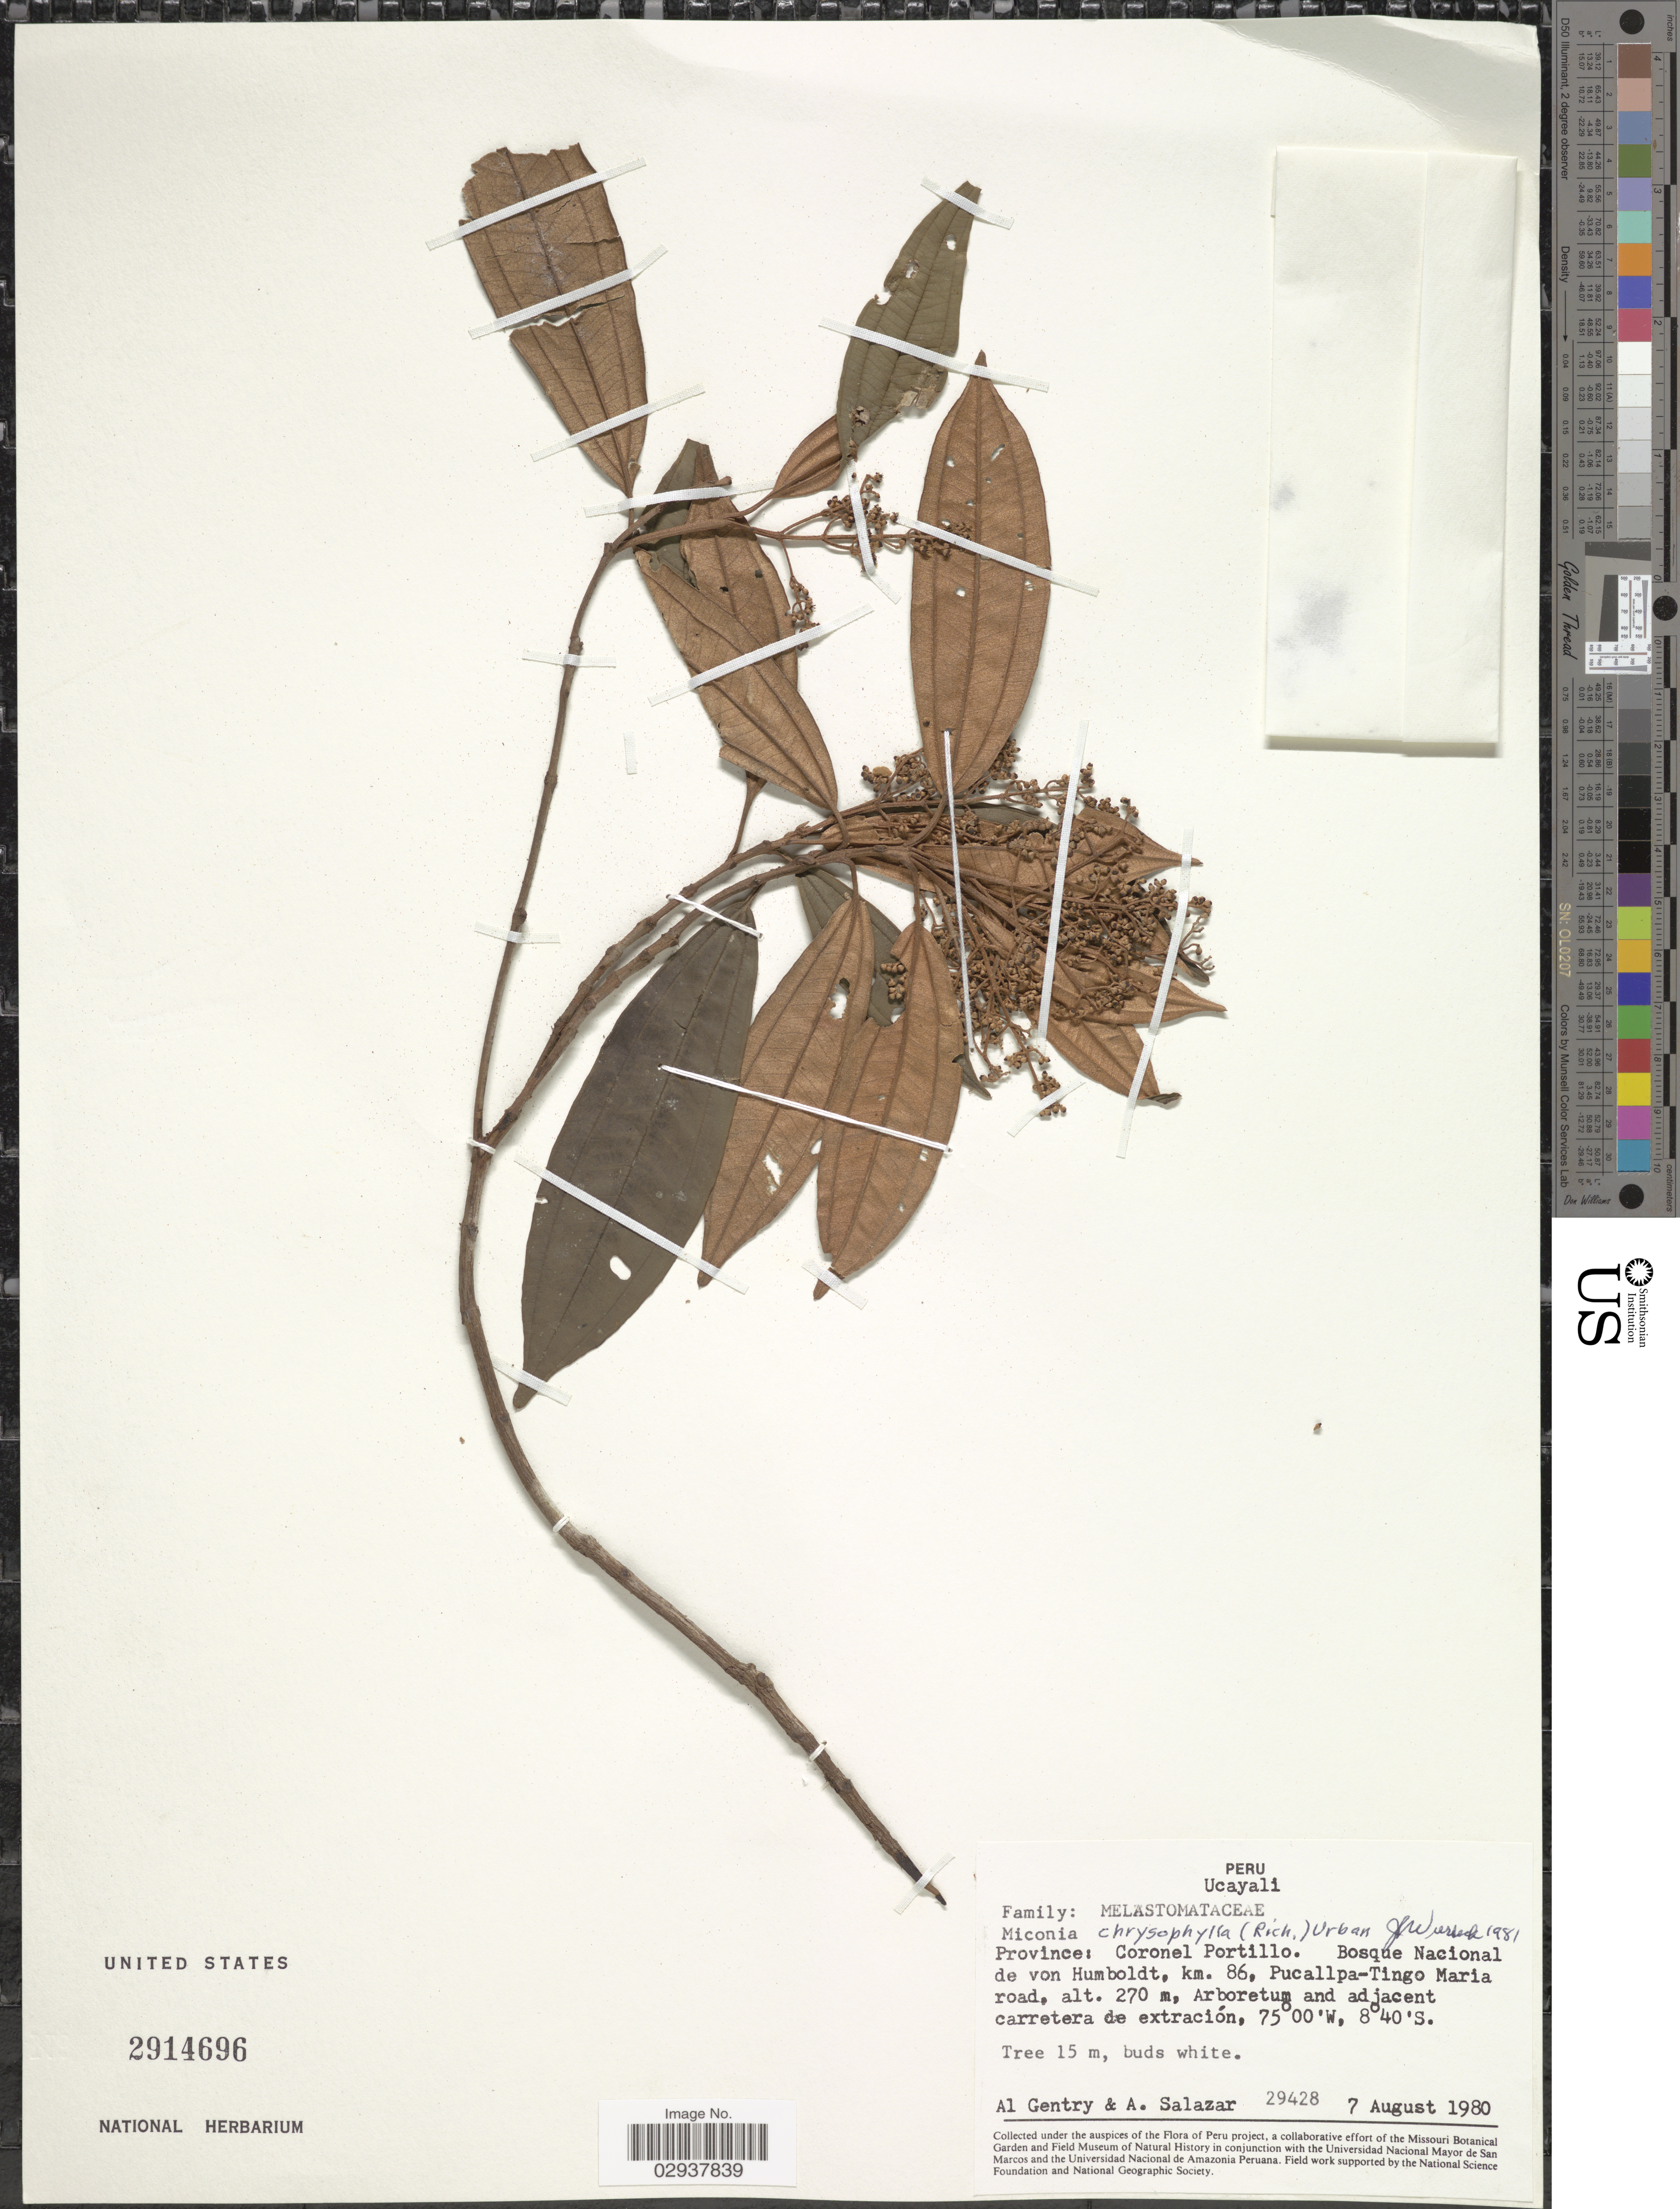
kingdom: Plantae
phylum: Tracheophyta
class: Magnoliopsida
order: Myrtales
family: Melastomataceae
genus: Miconia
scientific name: Miconia chrysophylla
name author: (Rich.) Urb.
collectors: A. H. Gentry & A. Salazar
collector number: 29428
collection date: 1980-08-07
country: Peru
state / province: Ucayali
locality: Province: Coronel Portillo. Bosque Nacional de von Humboldt, km. 86, Pucallpa-Tingo Maria road.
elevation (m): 270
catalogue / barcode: US 2914696